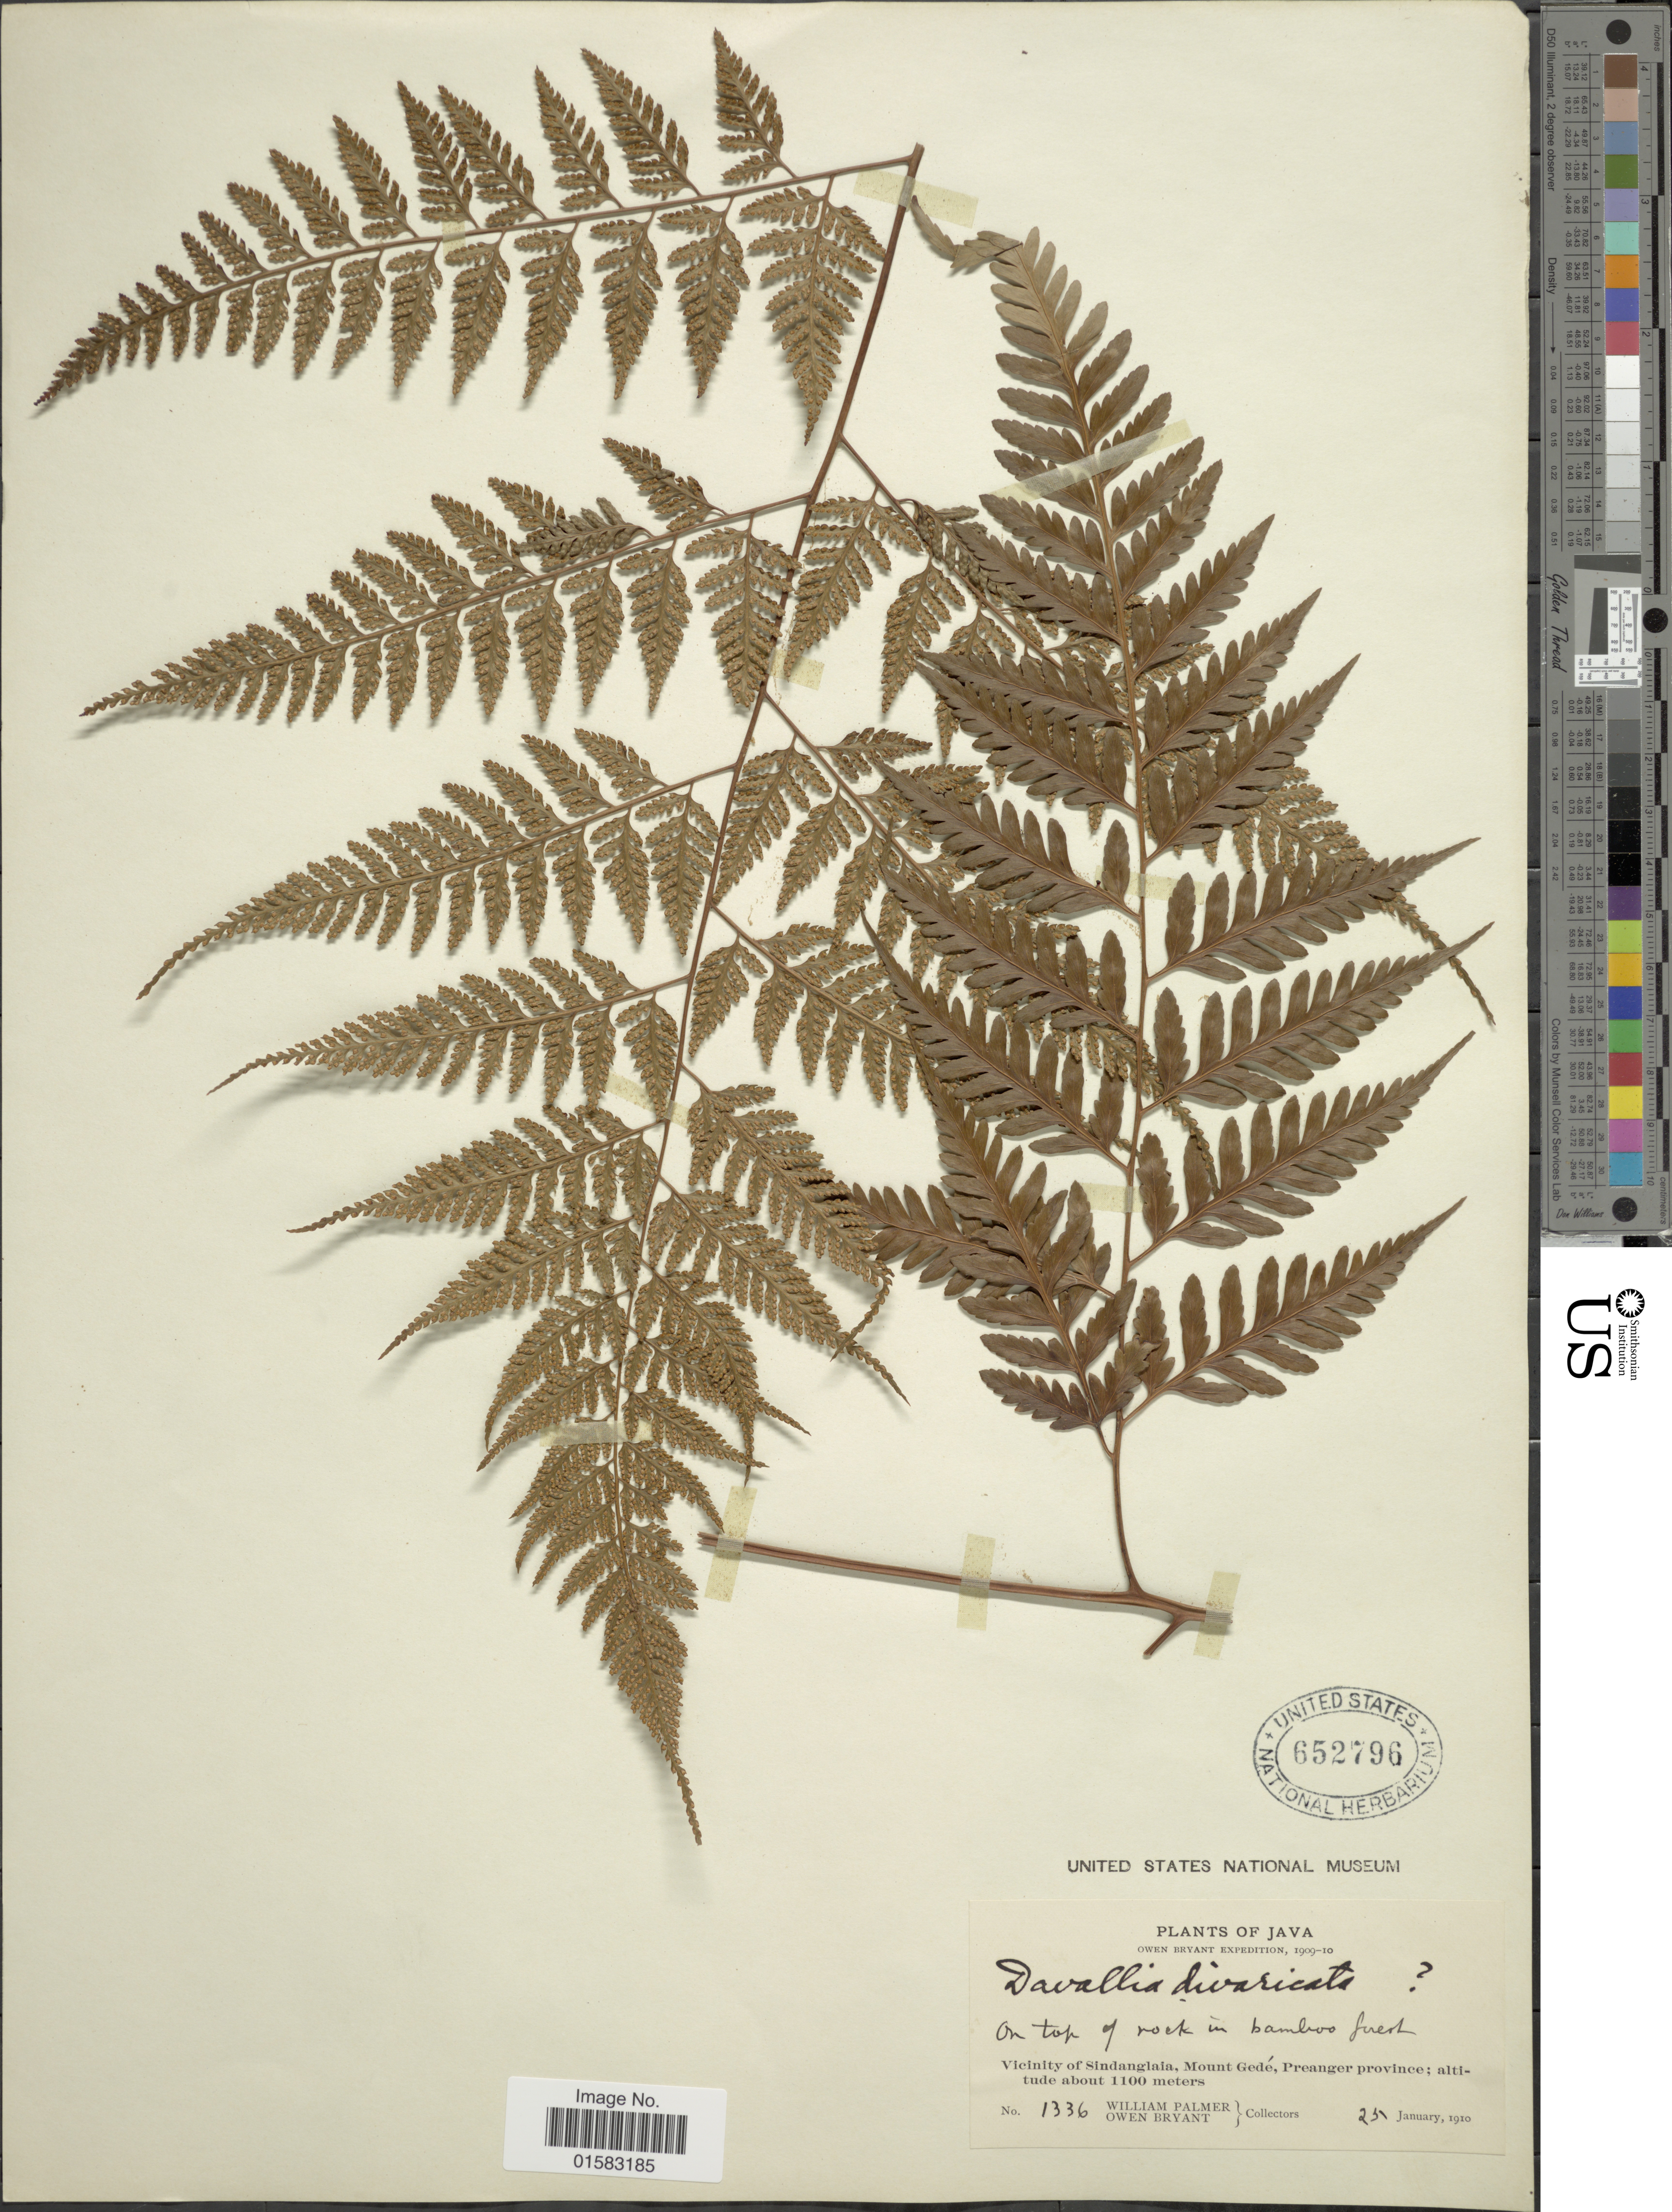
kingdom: Plantae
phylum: Tracheophyta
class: Polypodiopsida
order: Polypodiales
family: Davalliaceae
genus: Davallia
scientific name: Davallia divaricata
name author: Blume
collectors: W. Palmer & O. Bryant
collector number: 1336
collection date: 1910-01-25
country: Indonesia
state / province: Java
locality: Vicinity of Sindanglaia, Mount Gede, Preanger Province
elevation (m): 1100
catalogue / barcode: US 652796